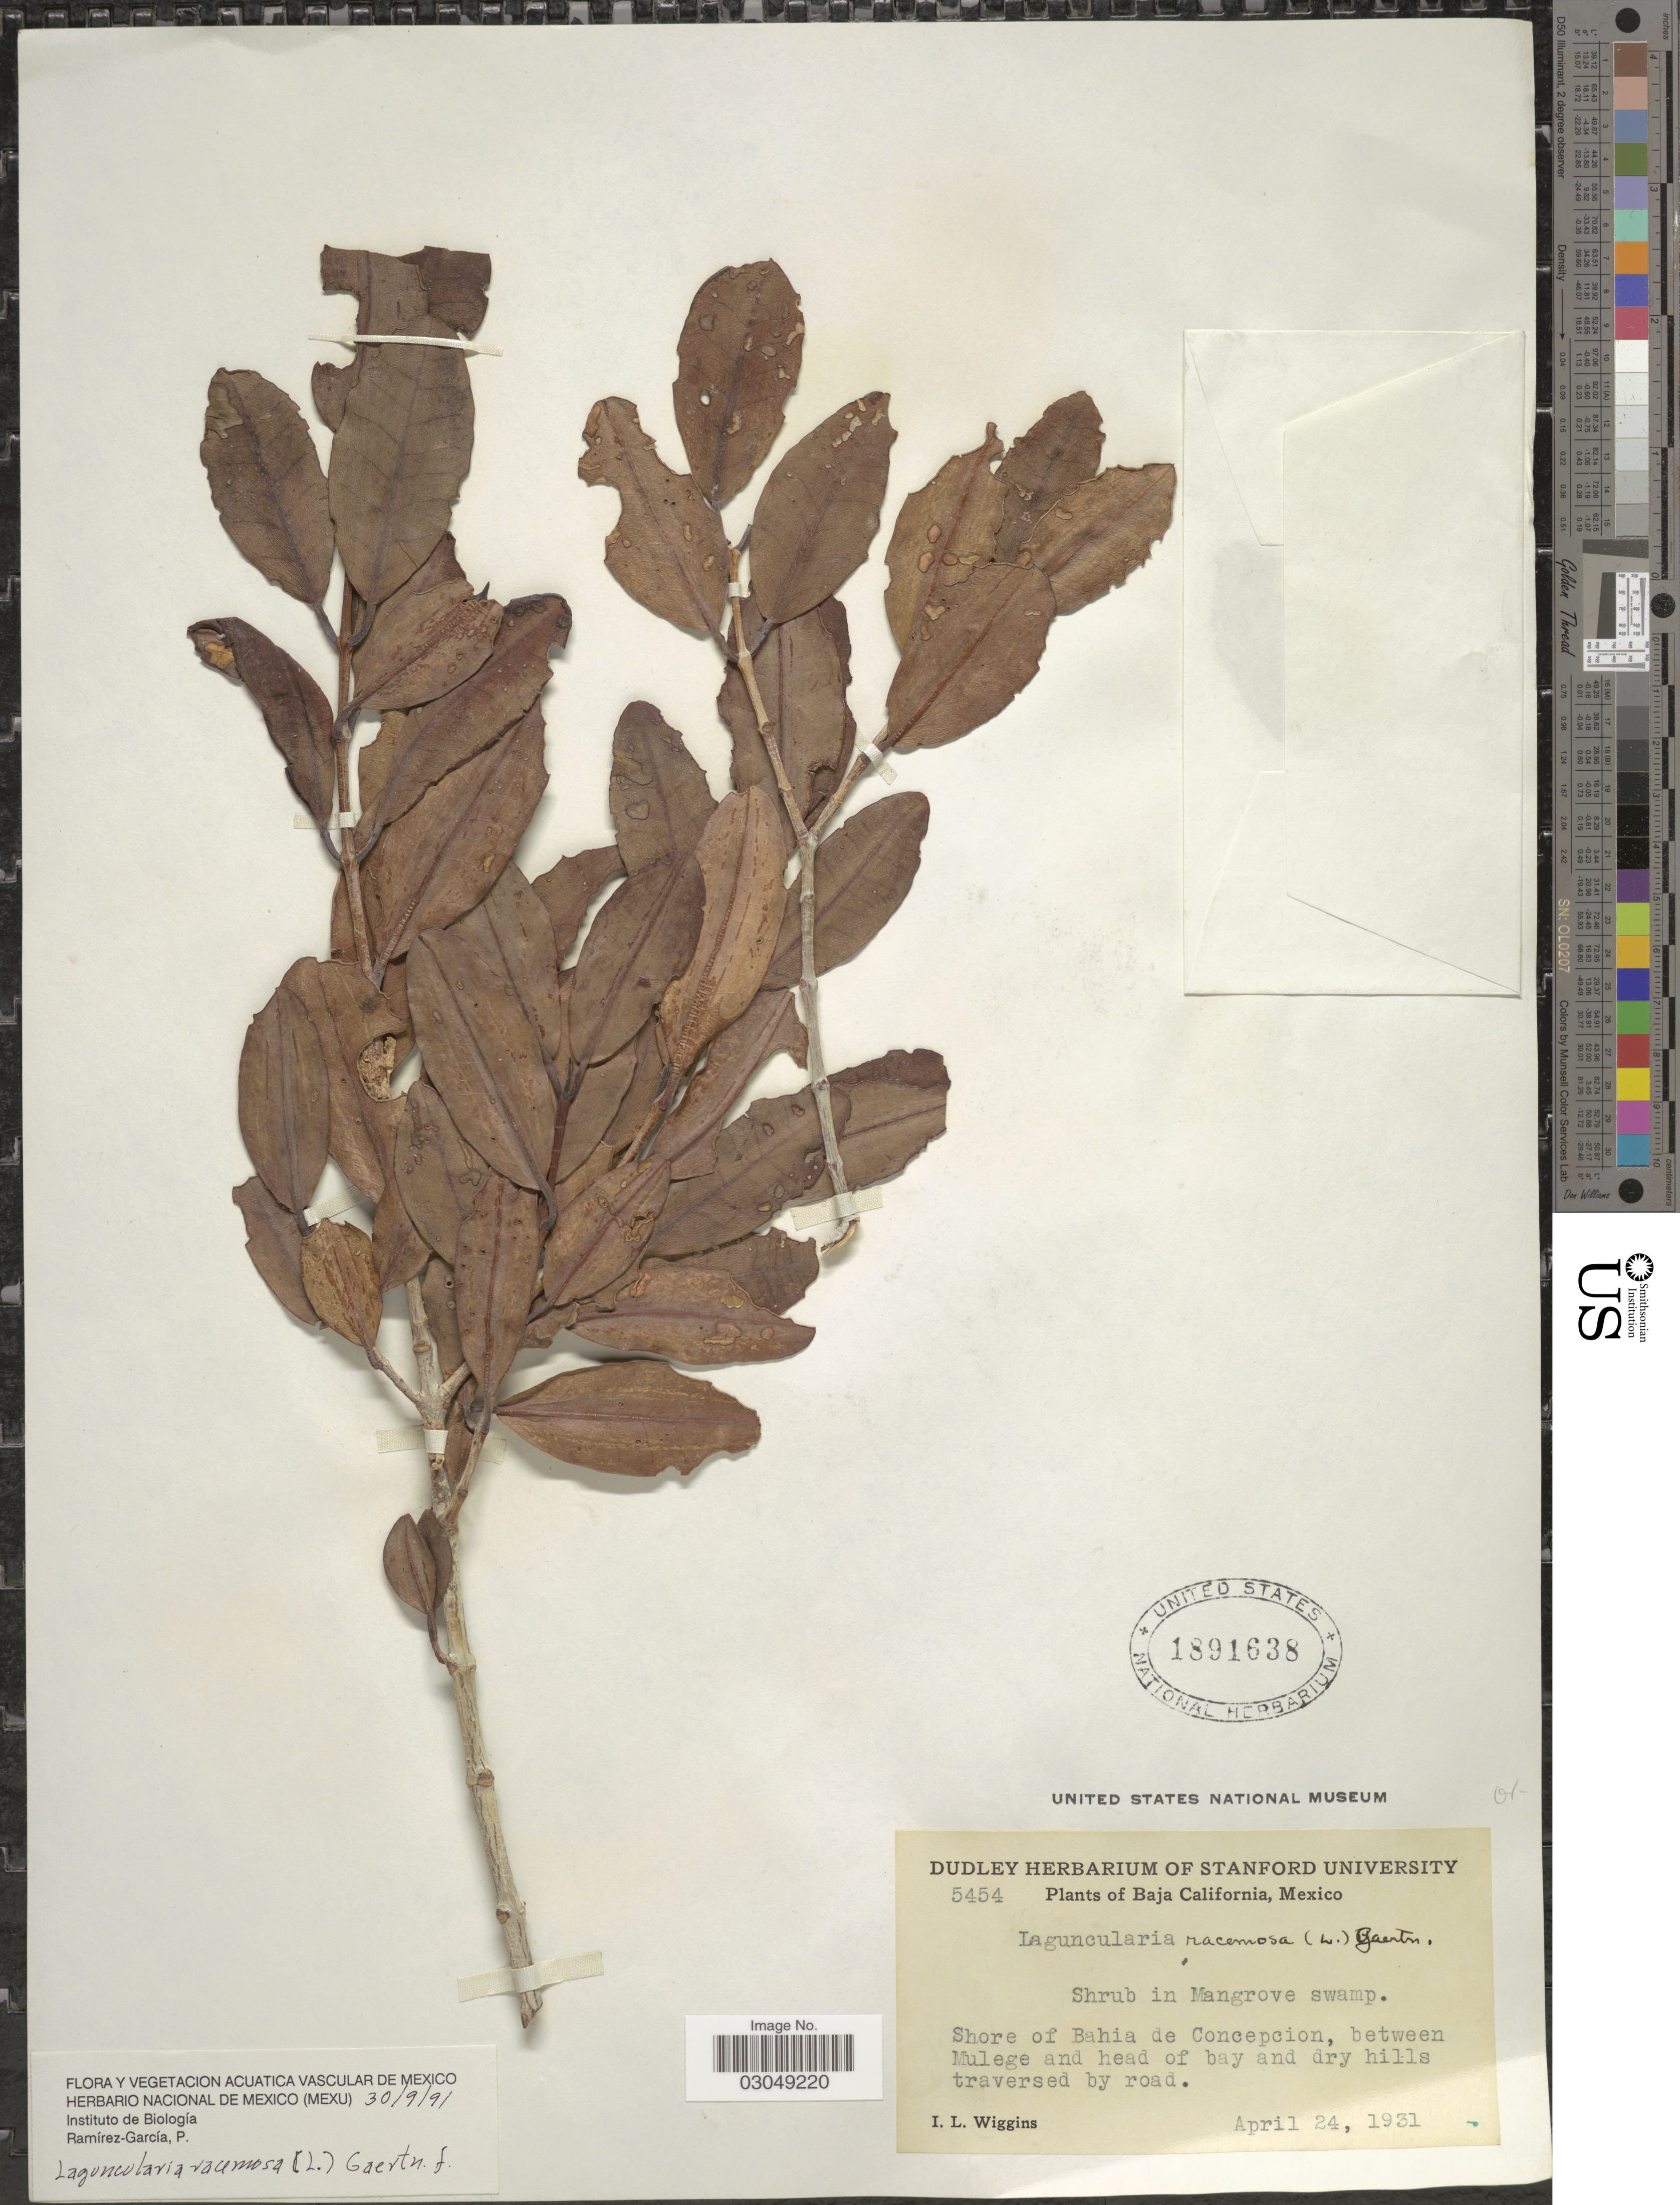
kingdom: Plantae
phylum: Tracheophyta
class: Magnoliopsida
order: Myrtales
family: Combretaceae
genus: Laguncularia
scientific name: Laguncularia racemosa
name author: (L.) C.F. Gaertn.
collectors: I. L. Wiggins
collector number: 5454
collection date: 1931-04-24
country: Mexico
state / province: Baja California Sur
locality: Shore of Bahia de Concepcion, between Mulege and head of bay and dry hills traversed by road.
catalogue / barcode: US 1891638